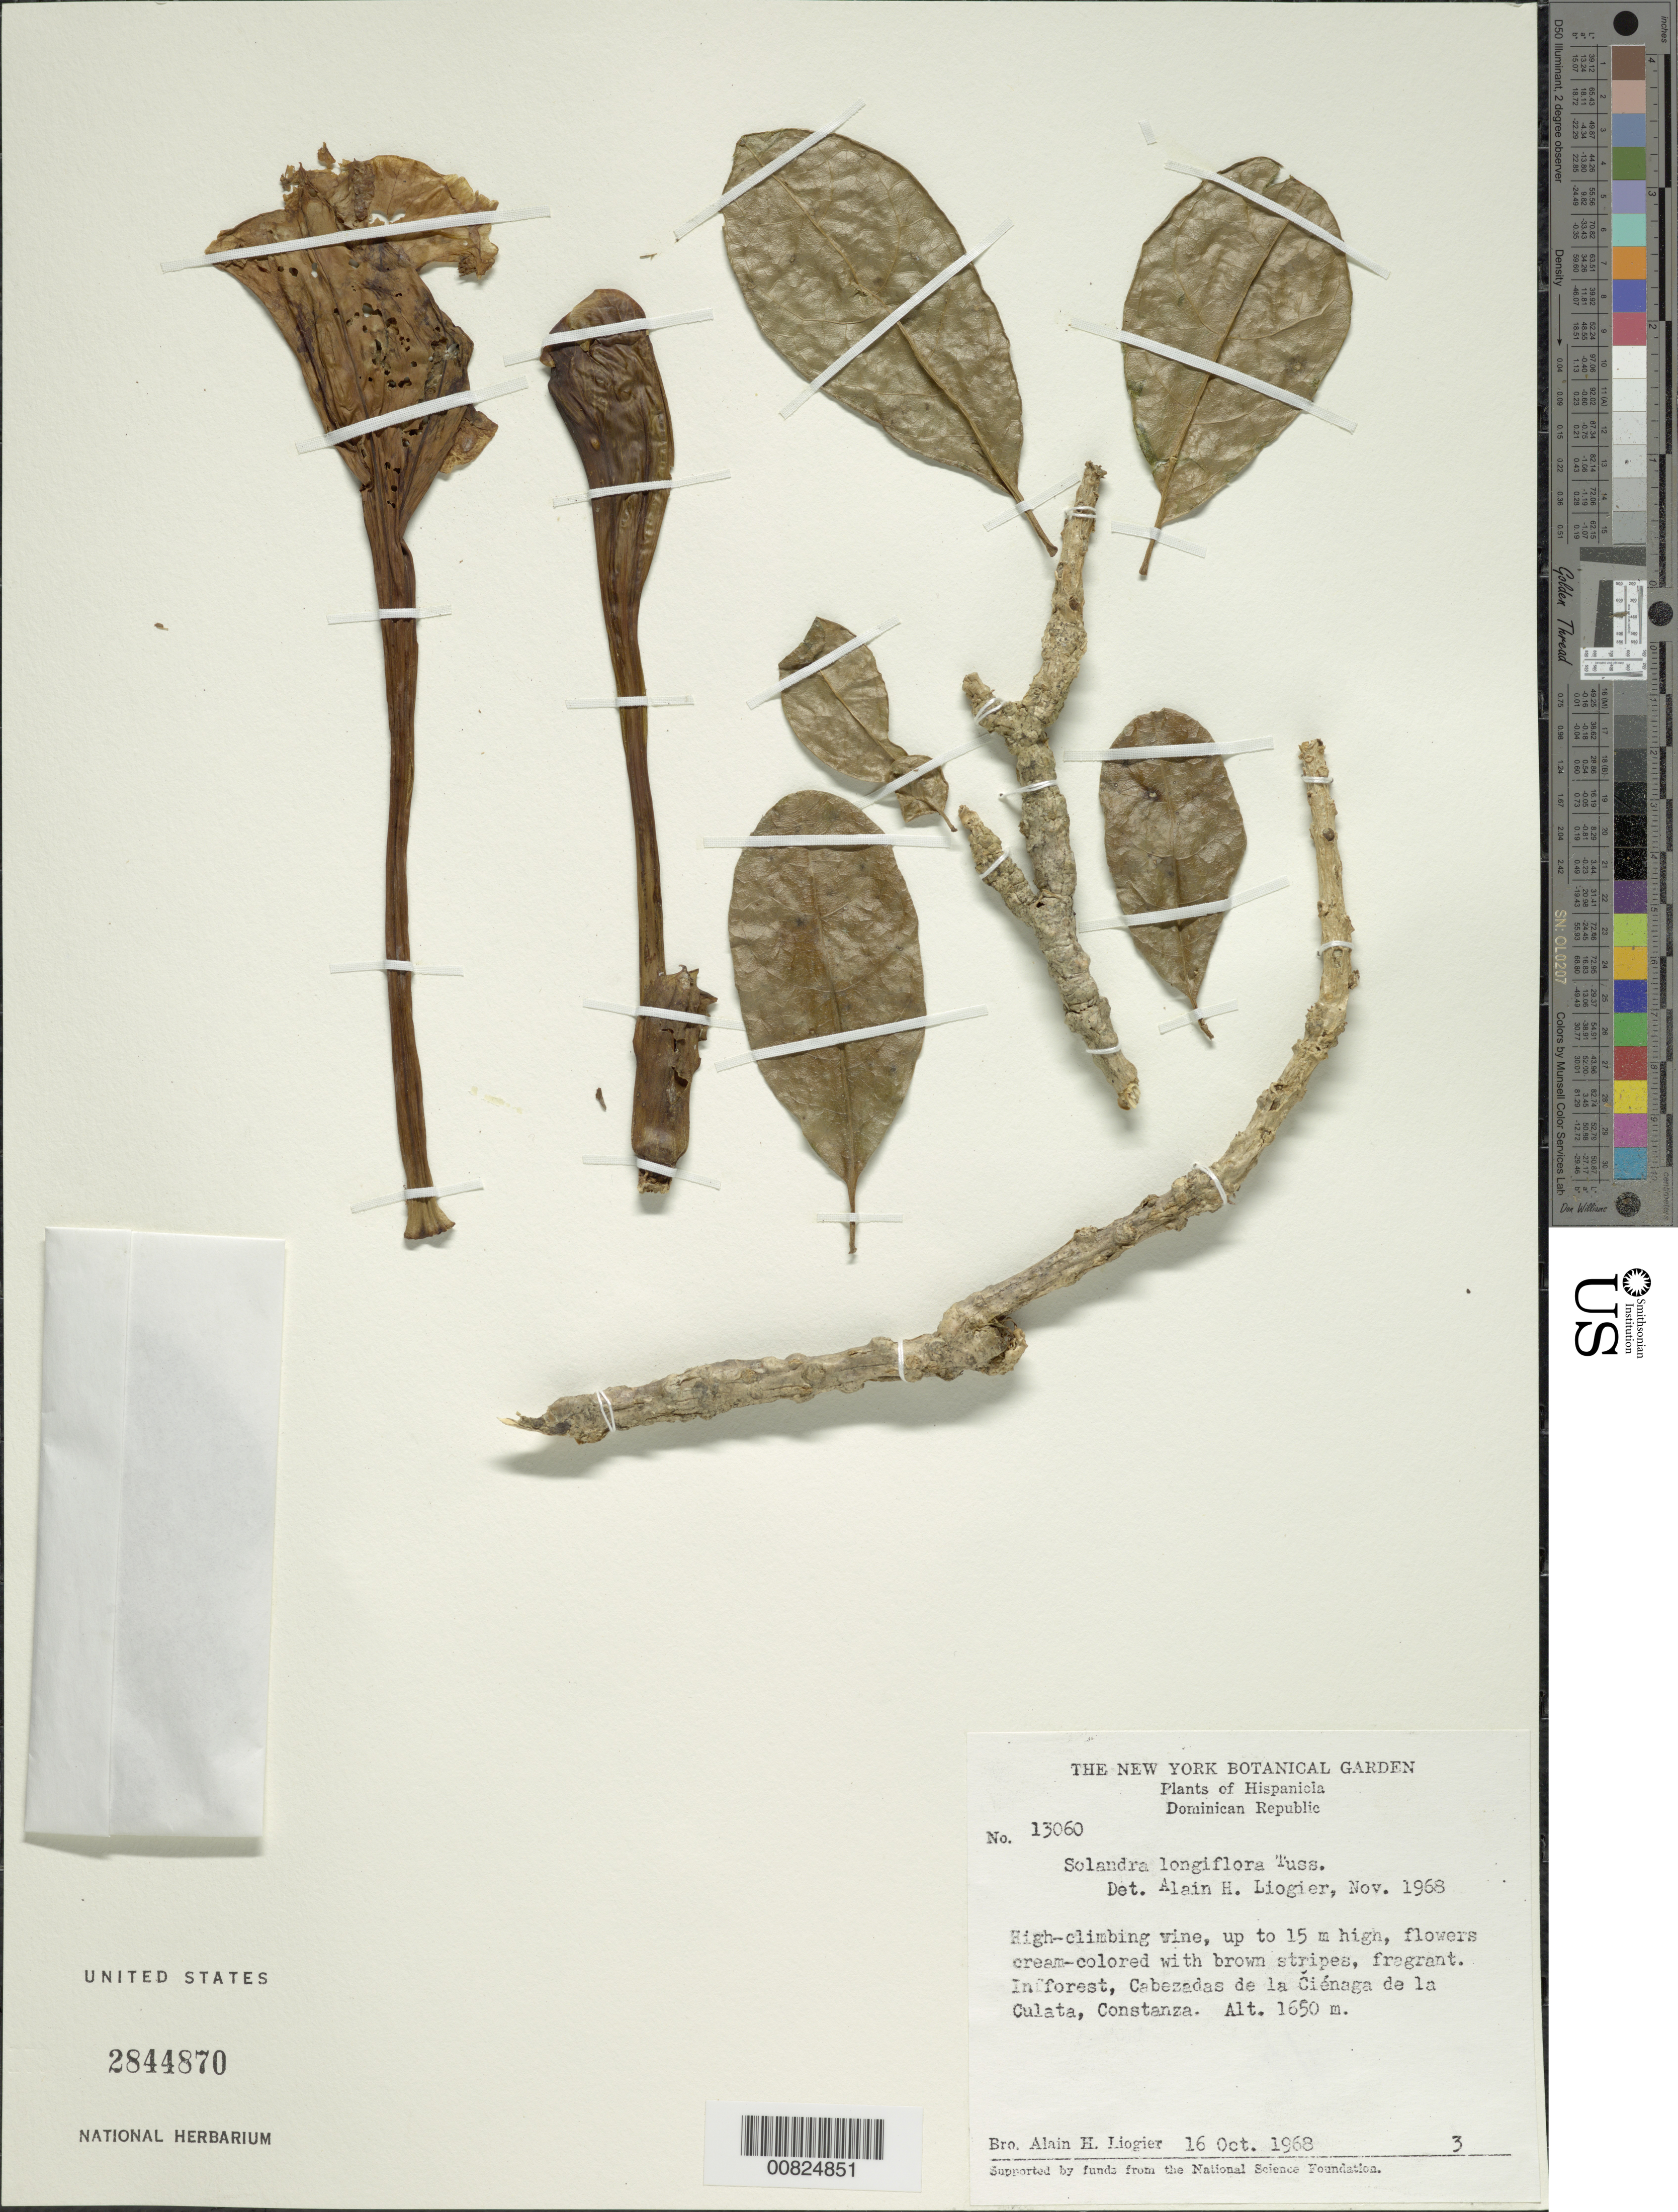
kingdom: Plantae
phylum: Tracheophyta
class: Magnoliopsida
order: Solanales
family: Solanaceae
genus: Solandra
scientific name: Solandra longiflora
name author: Tussac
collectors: A. H. Liogier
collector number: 13060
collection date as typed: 16 Oct 1968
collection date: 1968-10-16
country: Dominican Republic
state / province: La Vega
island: Hispaniola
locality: Cabezadas de la Ciénga de la Culata, Constanza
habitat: In forest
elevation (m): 1650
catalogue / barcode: US 2844870